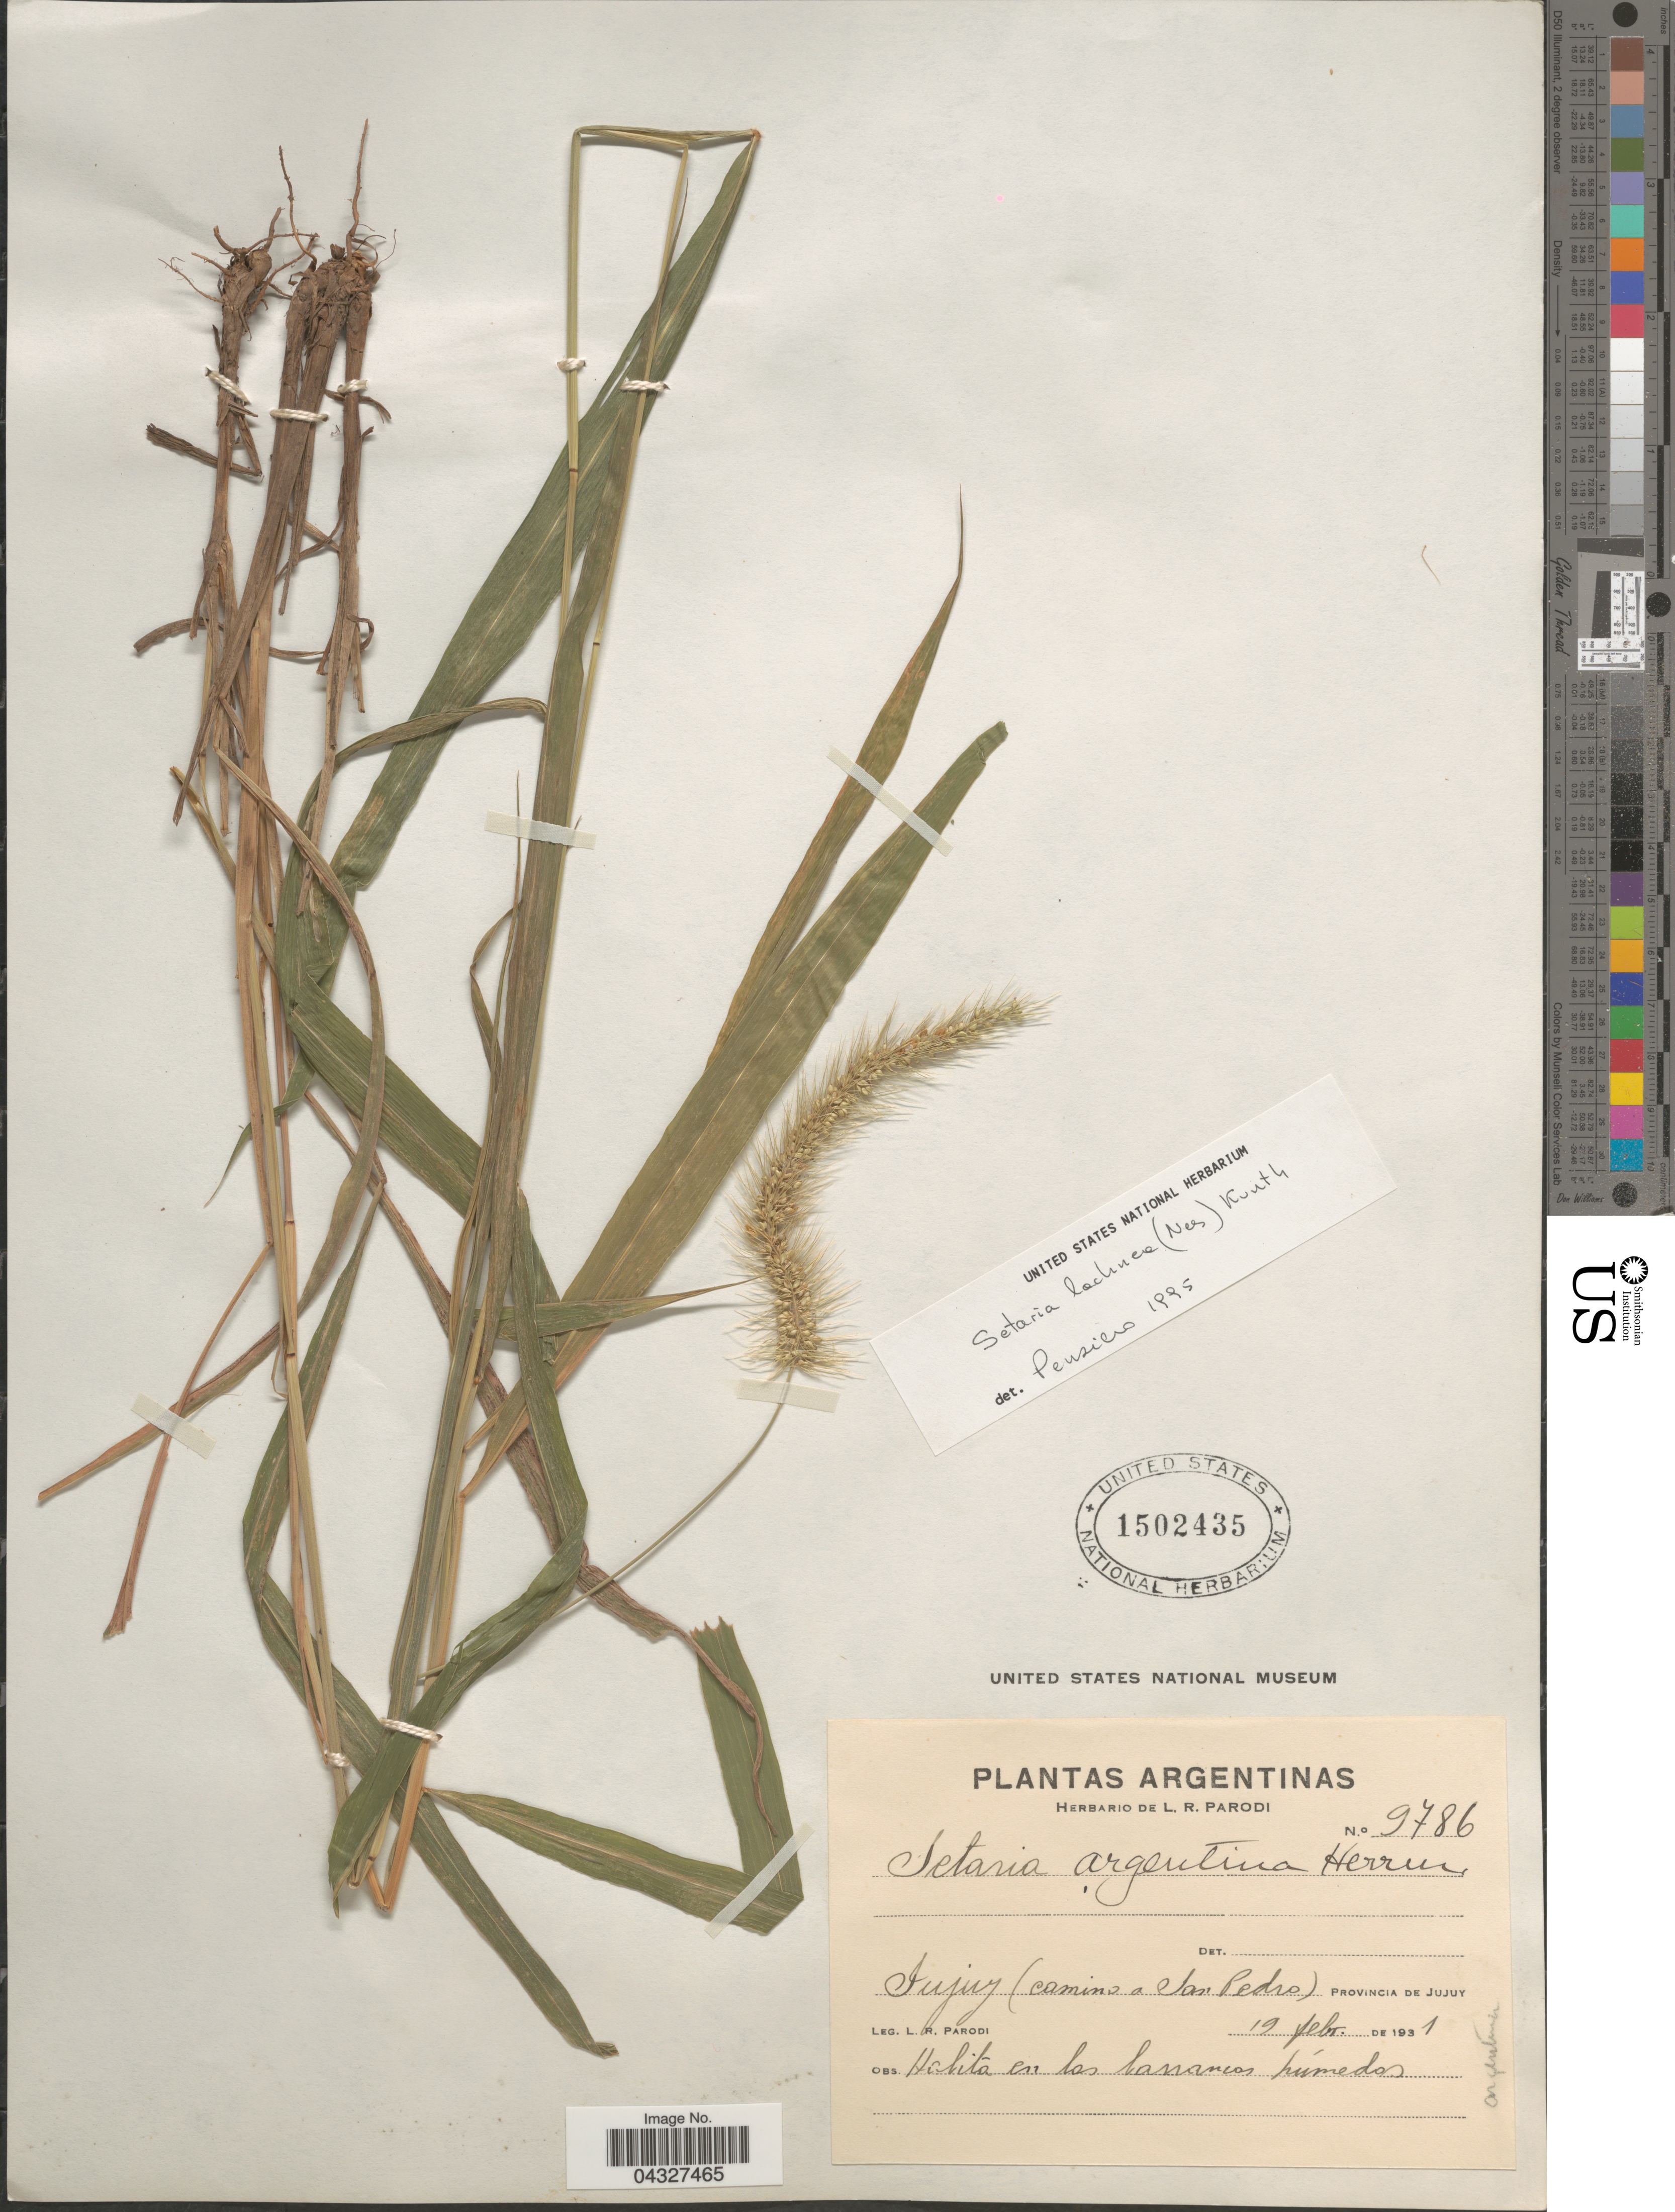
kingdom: Plantae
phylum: Tracheophyta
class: Liliopsida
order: Poales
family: Poaceae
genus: Setaria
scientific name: Setaria lachnea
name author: (Nees) Kunth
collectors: L. R. Parodi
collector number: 9786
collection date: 1931-02-19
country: Argentina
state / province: Jujuy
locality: Jujuy (camino a San Pedro).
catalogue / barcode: US 1502435